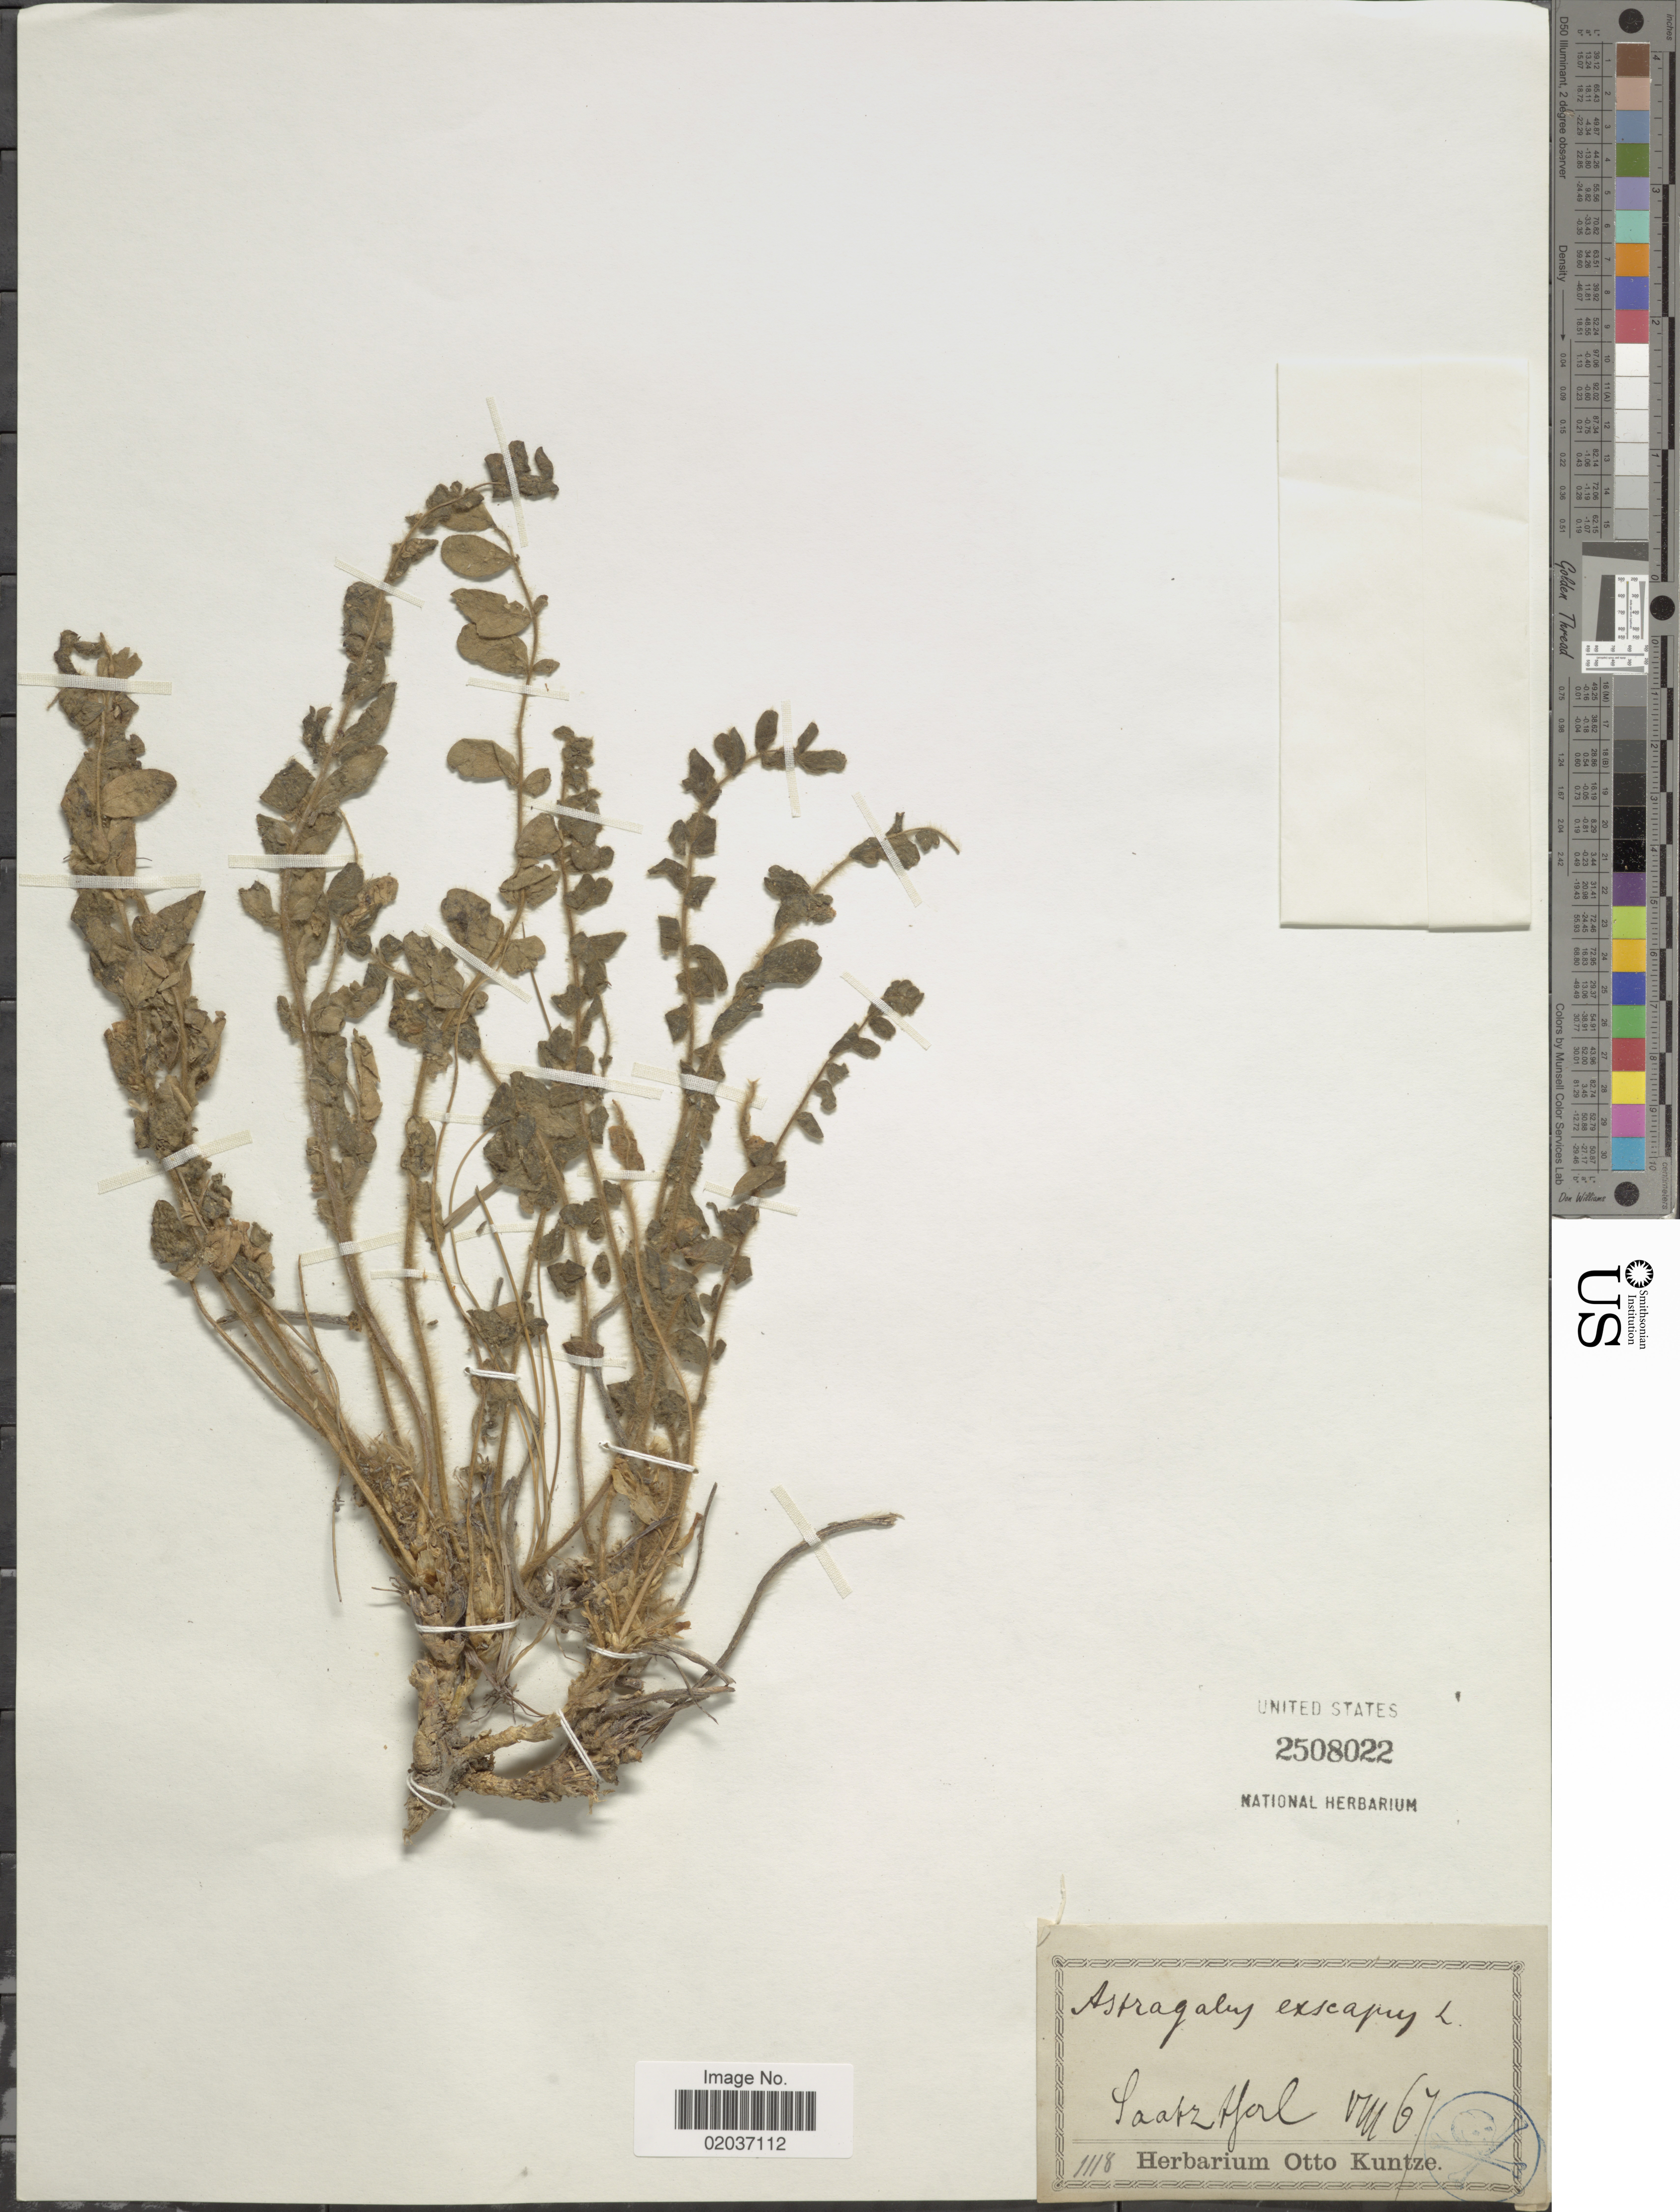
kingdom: Plantae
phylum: Tracheophyta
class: Magnoliopsida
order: Fabales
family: Fabaceae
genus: Astragalus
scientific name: Astragalus exscapus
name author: L.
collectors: ex Herb. O. Kuntze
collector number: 1118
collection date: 1867-08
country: Switzerland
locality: Saalztfal (Saaz Tal)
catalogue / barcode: US 2508022